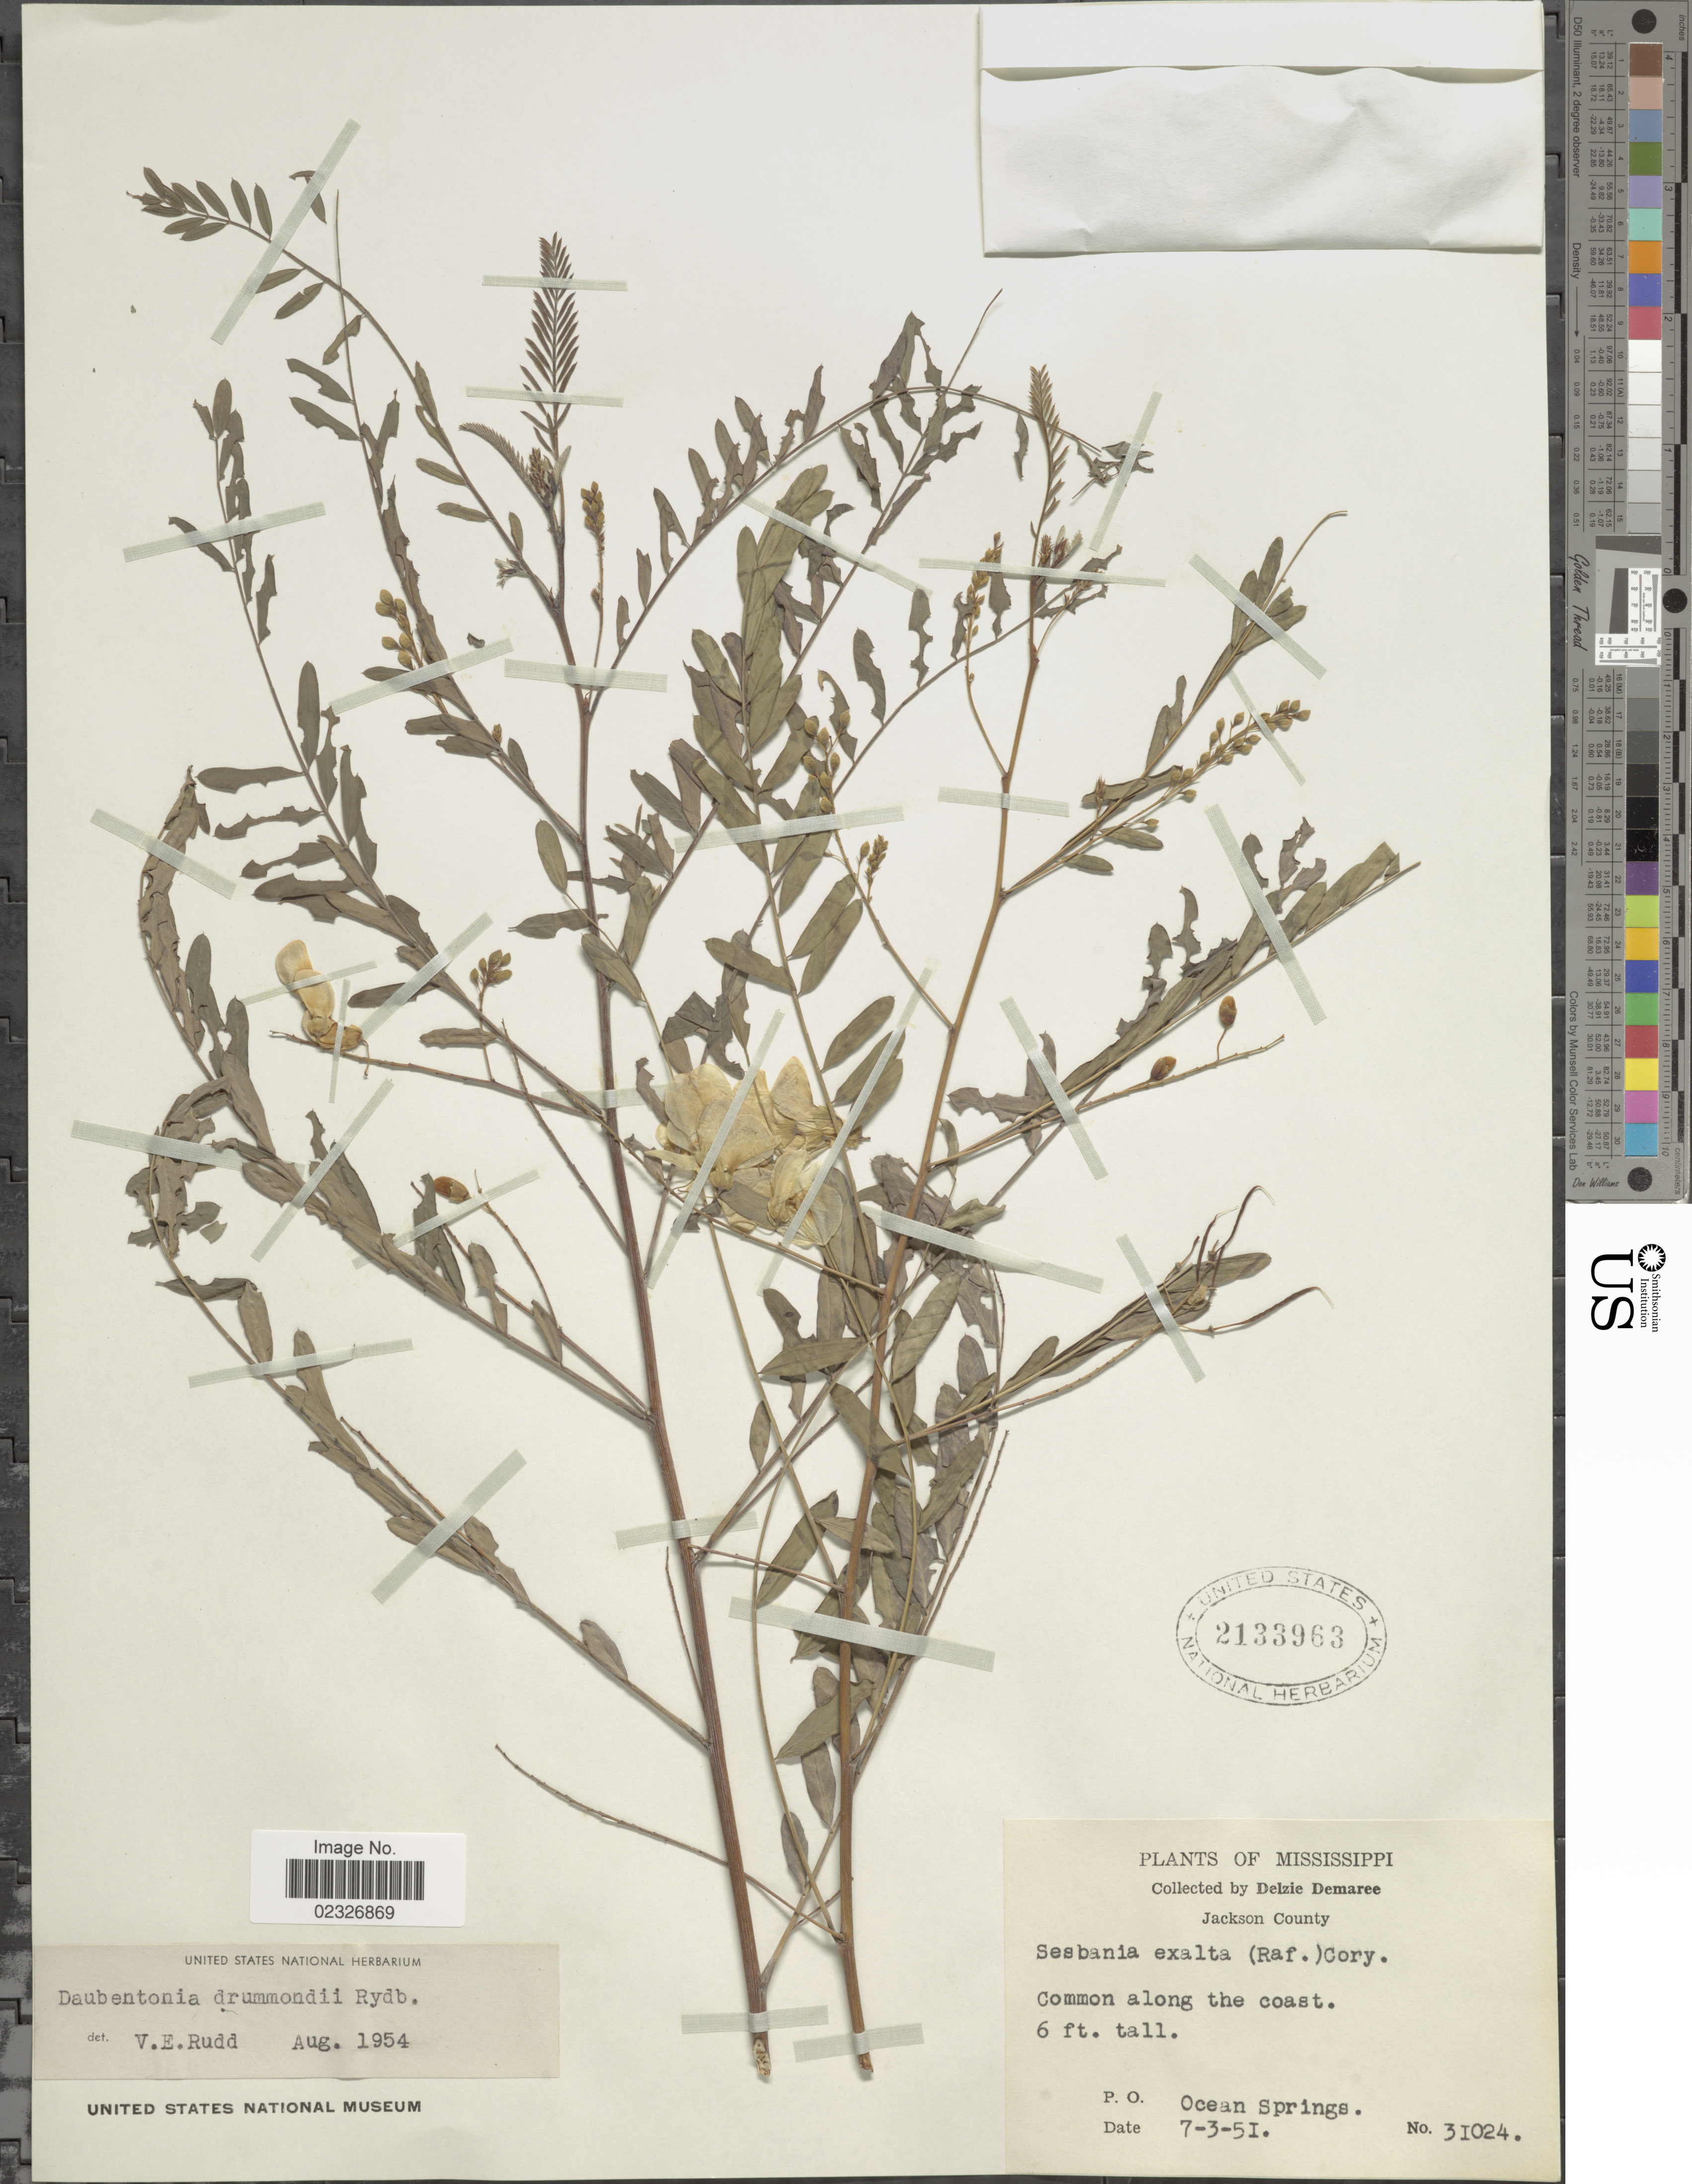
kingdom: Plantae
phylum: Tracheophyta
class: Magnoliopsida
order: Fabales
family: Fabaceae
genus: Sesbania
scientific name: Sesbania drummondii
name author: (Rydb.) Cory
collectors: D. Demaree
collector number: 31024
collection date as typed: Transcribed d/m/y: 3/7/51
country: United States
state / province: Mississippi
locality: Jackson County, Ocean Springs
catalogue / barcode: US 2133963